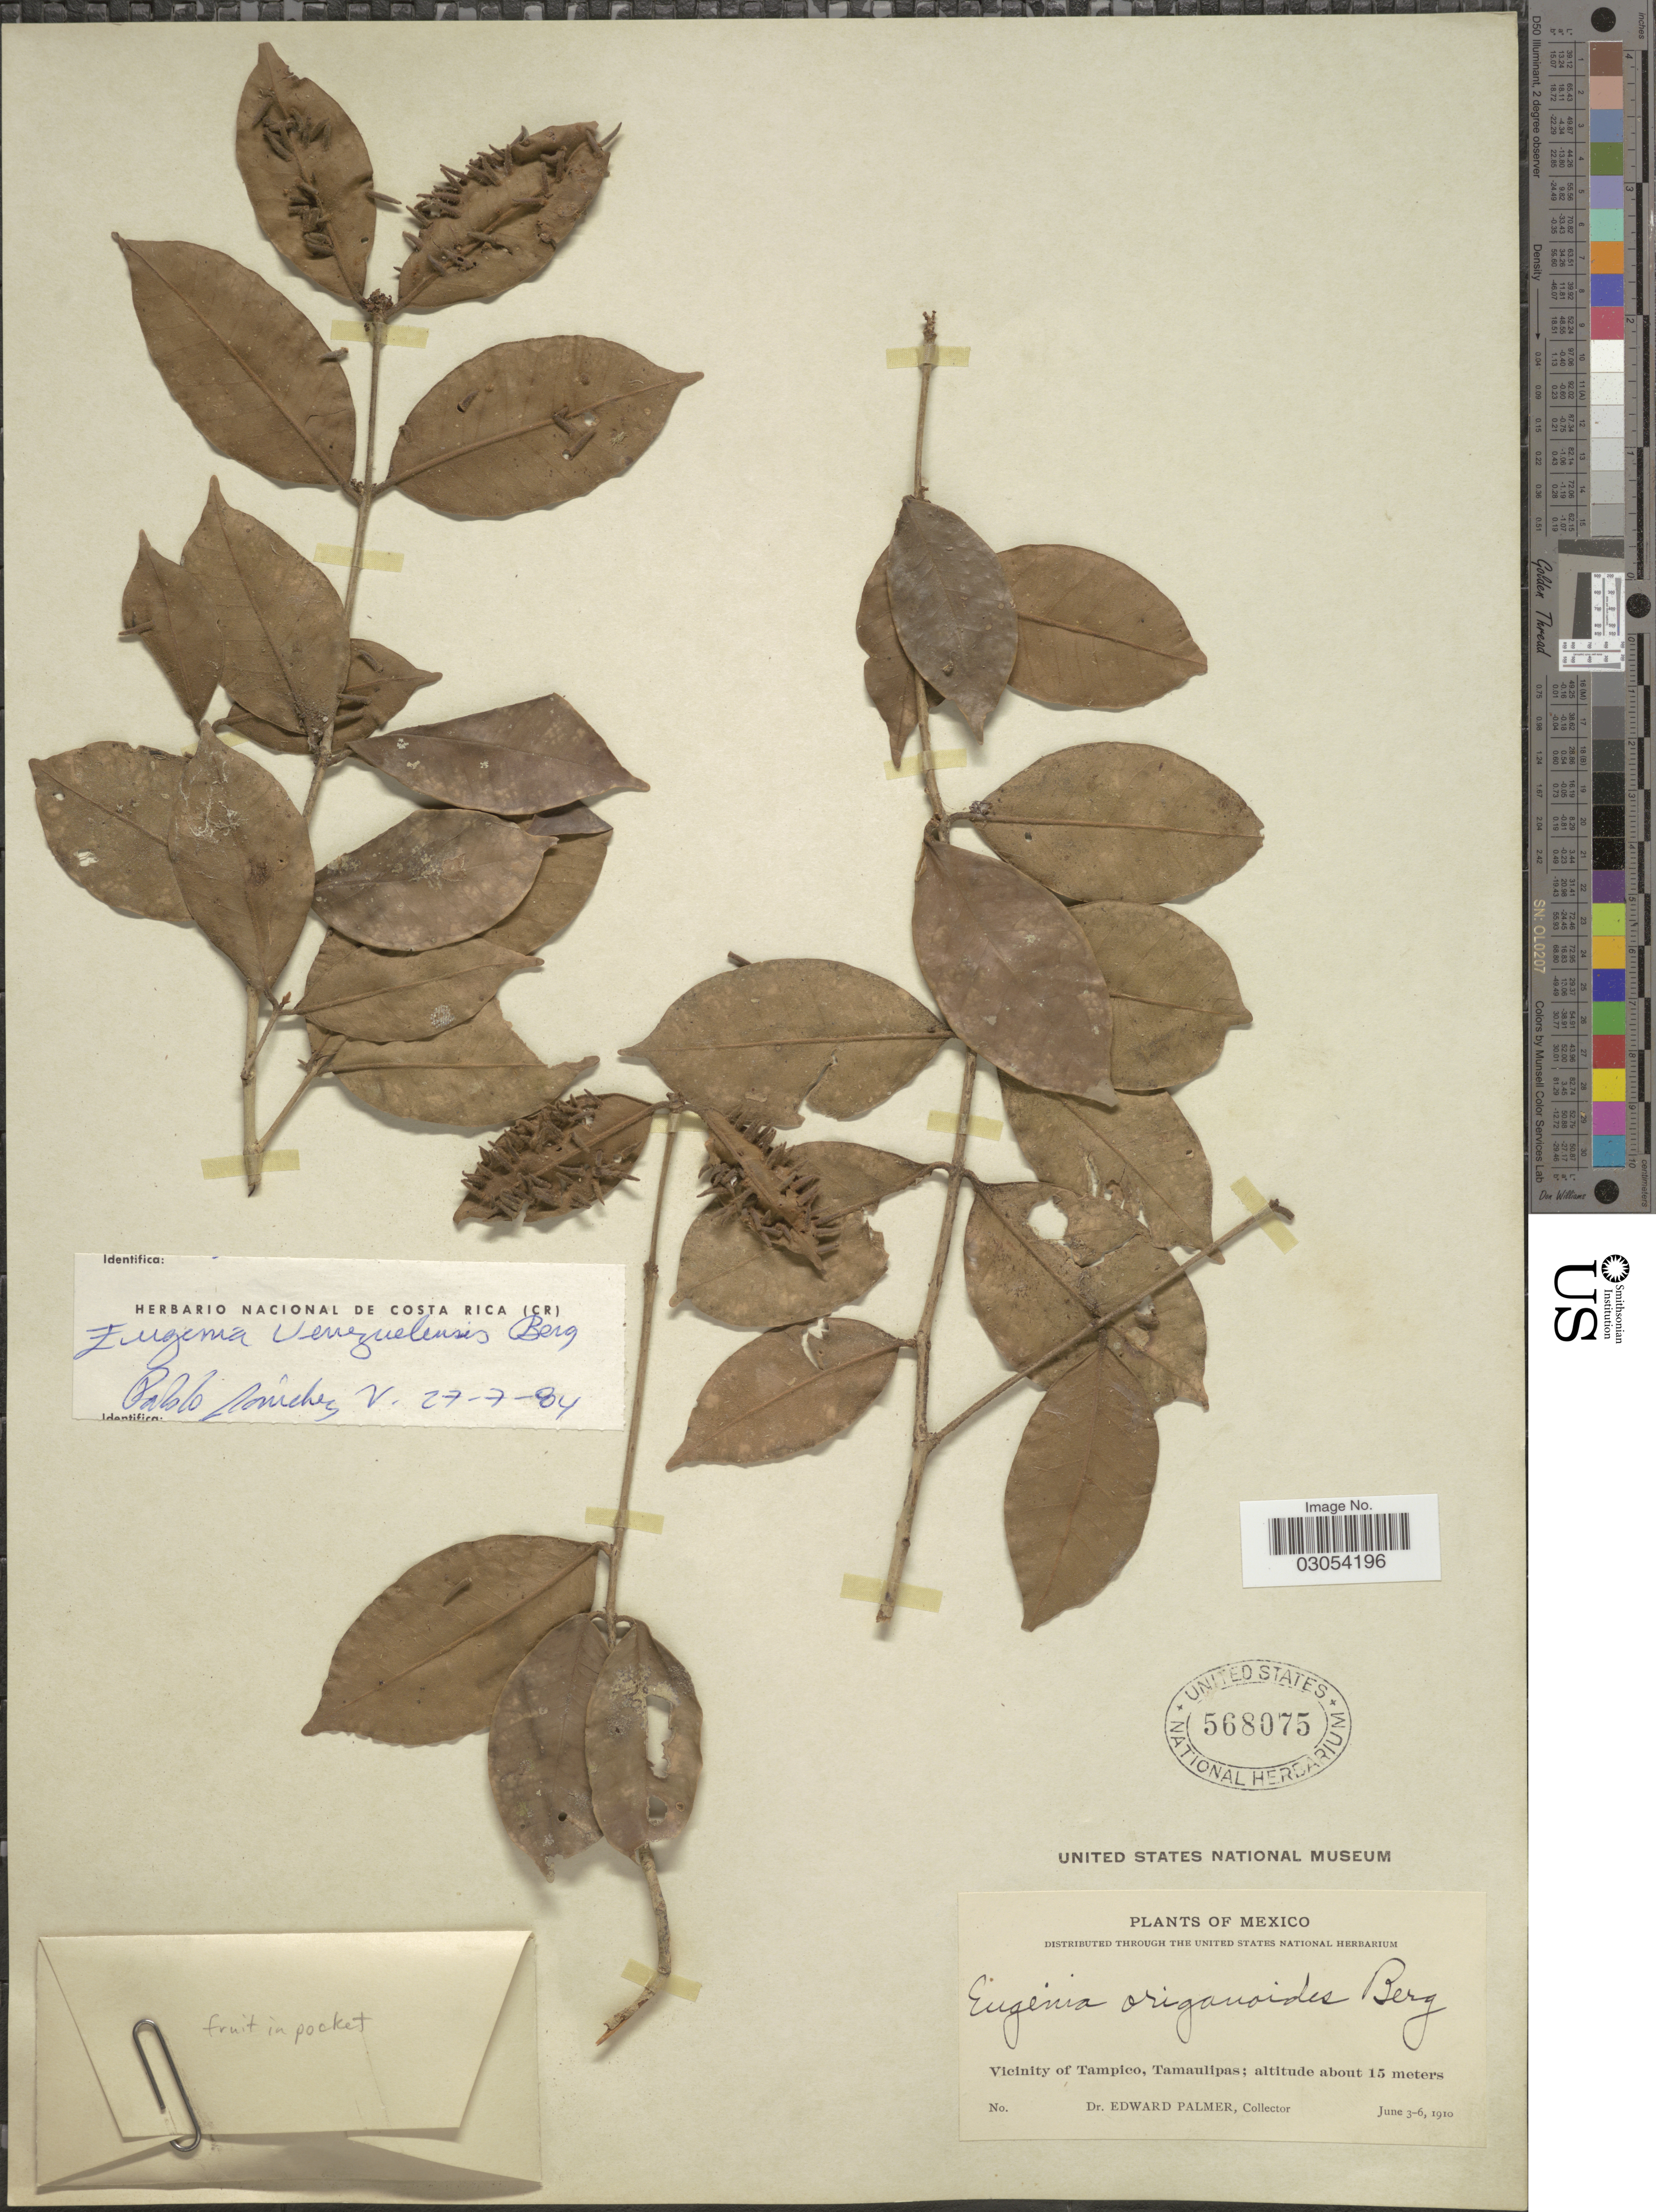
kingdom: Plantae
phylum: Tracheophyta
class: Magnoliopsida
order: Myrtales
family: Myrtaceae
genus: Eugenia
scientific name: Eugenia venezuelensis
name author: O. Berg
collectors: E. Palmer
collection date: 1910-06-03/1910-06-06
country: Mexico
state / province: Tamaulipas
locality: Vicinity of Tampico.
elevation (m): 15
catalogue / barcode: US 568075